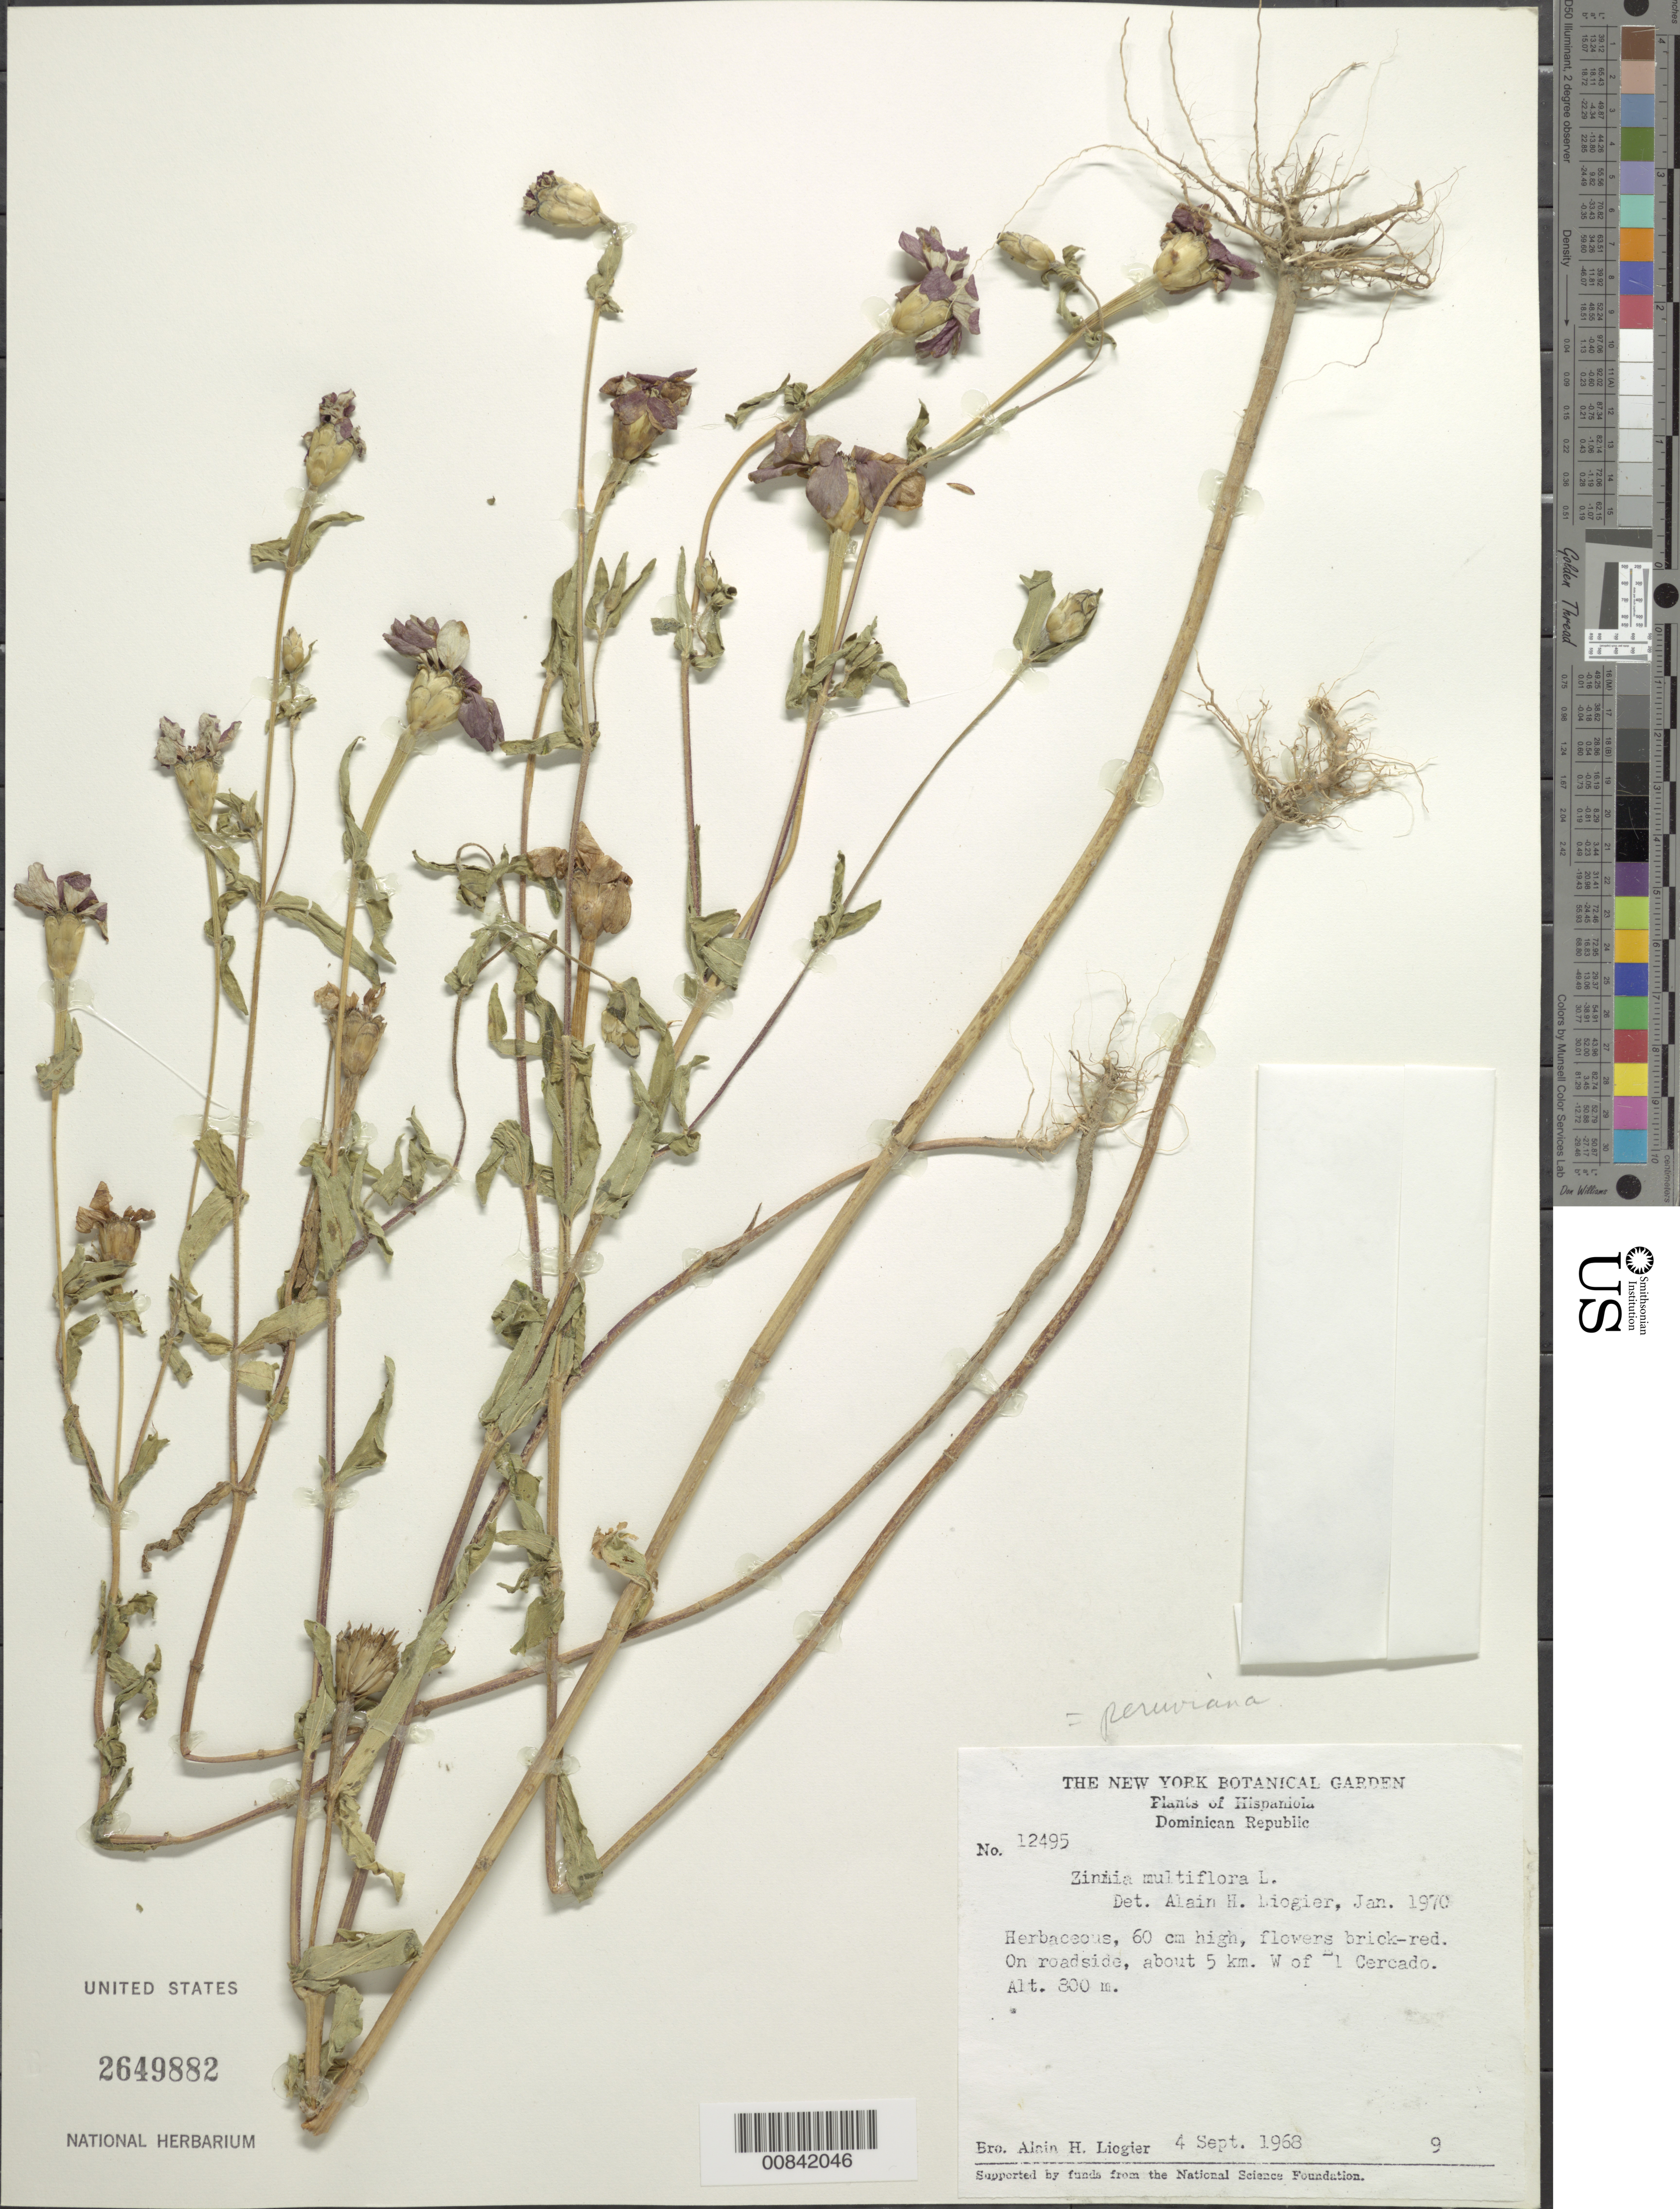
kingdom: Plantae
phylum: Tracheophyta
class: Magnoliopsida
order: Asterales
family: Asteraceae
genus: Zinnia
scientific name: Zinnia peruviana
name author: (L.) L.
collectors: A. H. Liogier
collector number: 12495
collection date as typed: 04 Sep 1968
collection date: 1968-09-04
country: Dominican Republic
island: Hispaniola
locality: About 5 km W of El Cercado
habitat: On roadside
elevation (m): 800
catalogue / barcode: US 2649882